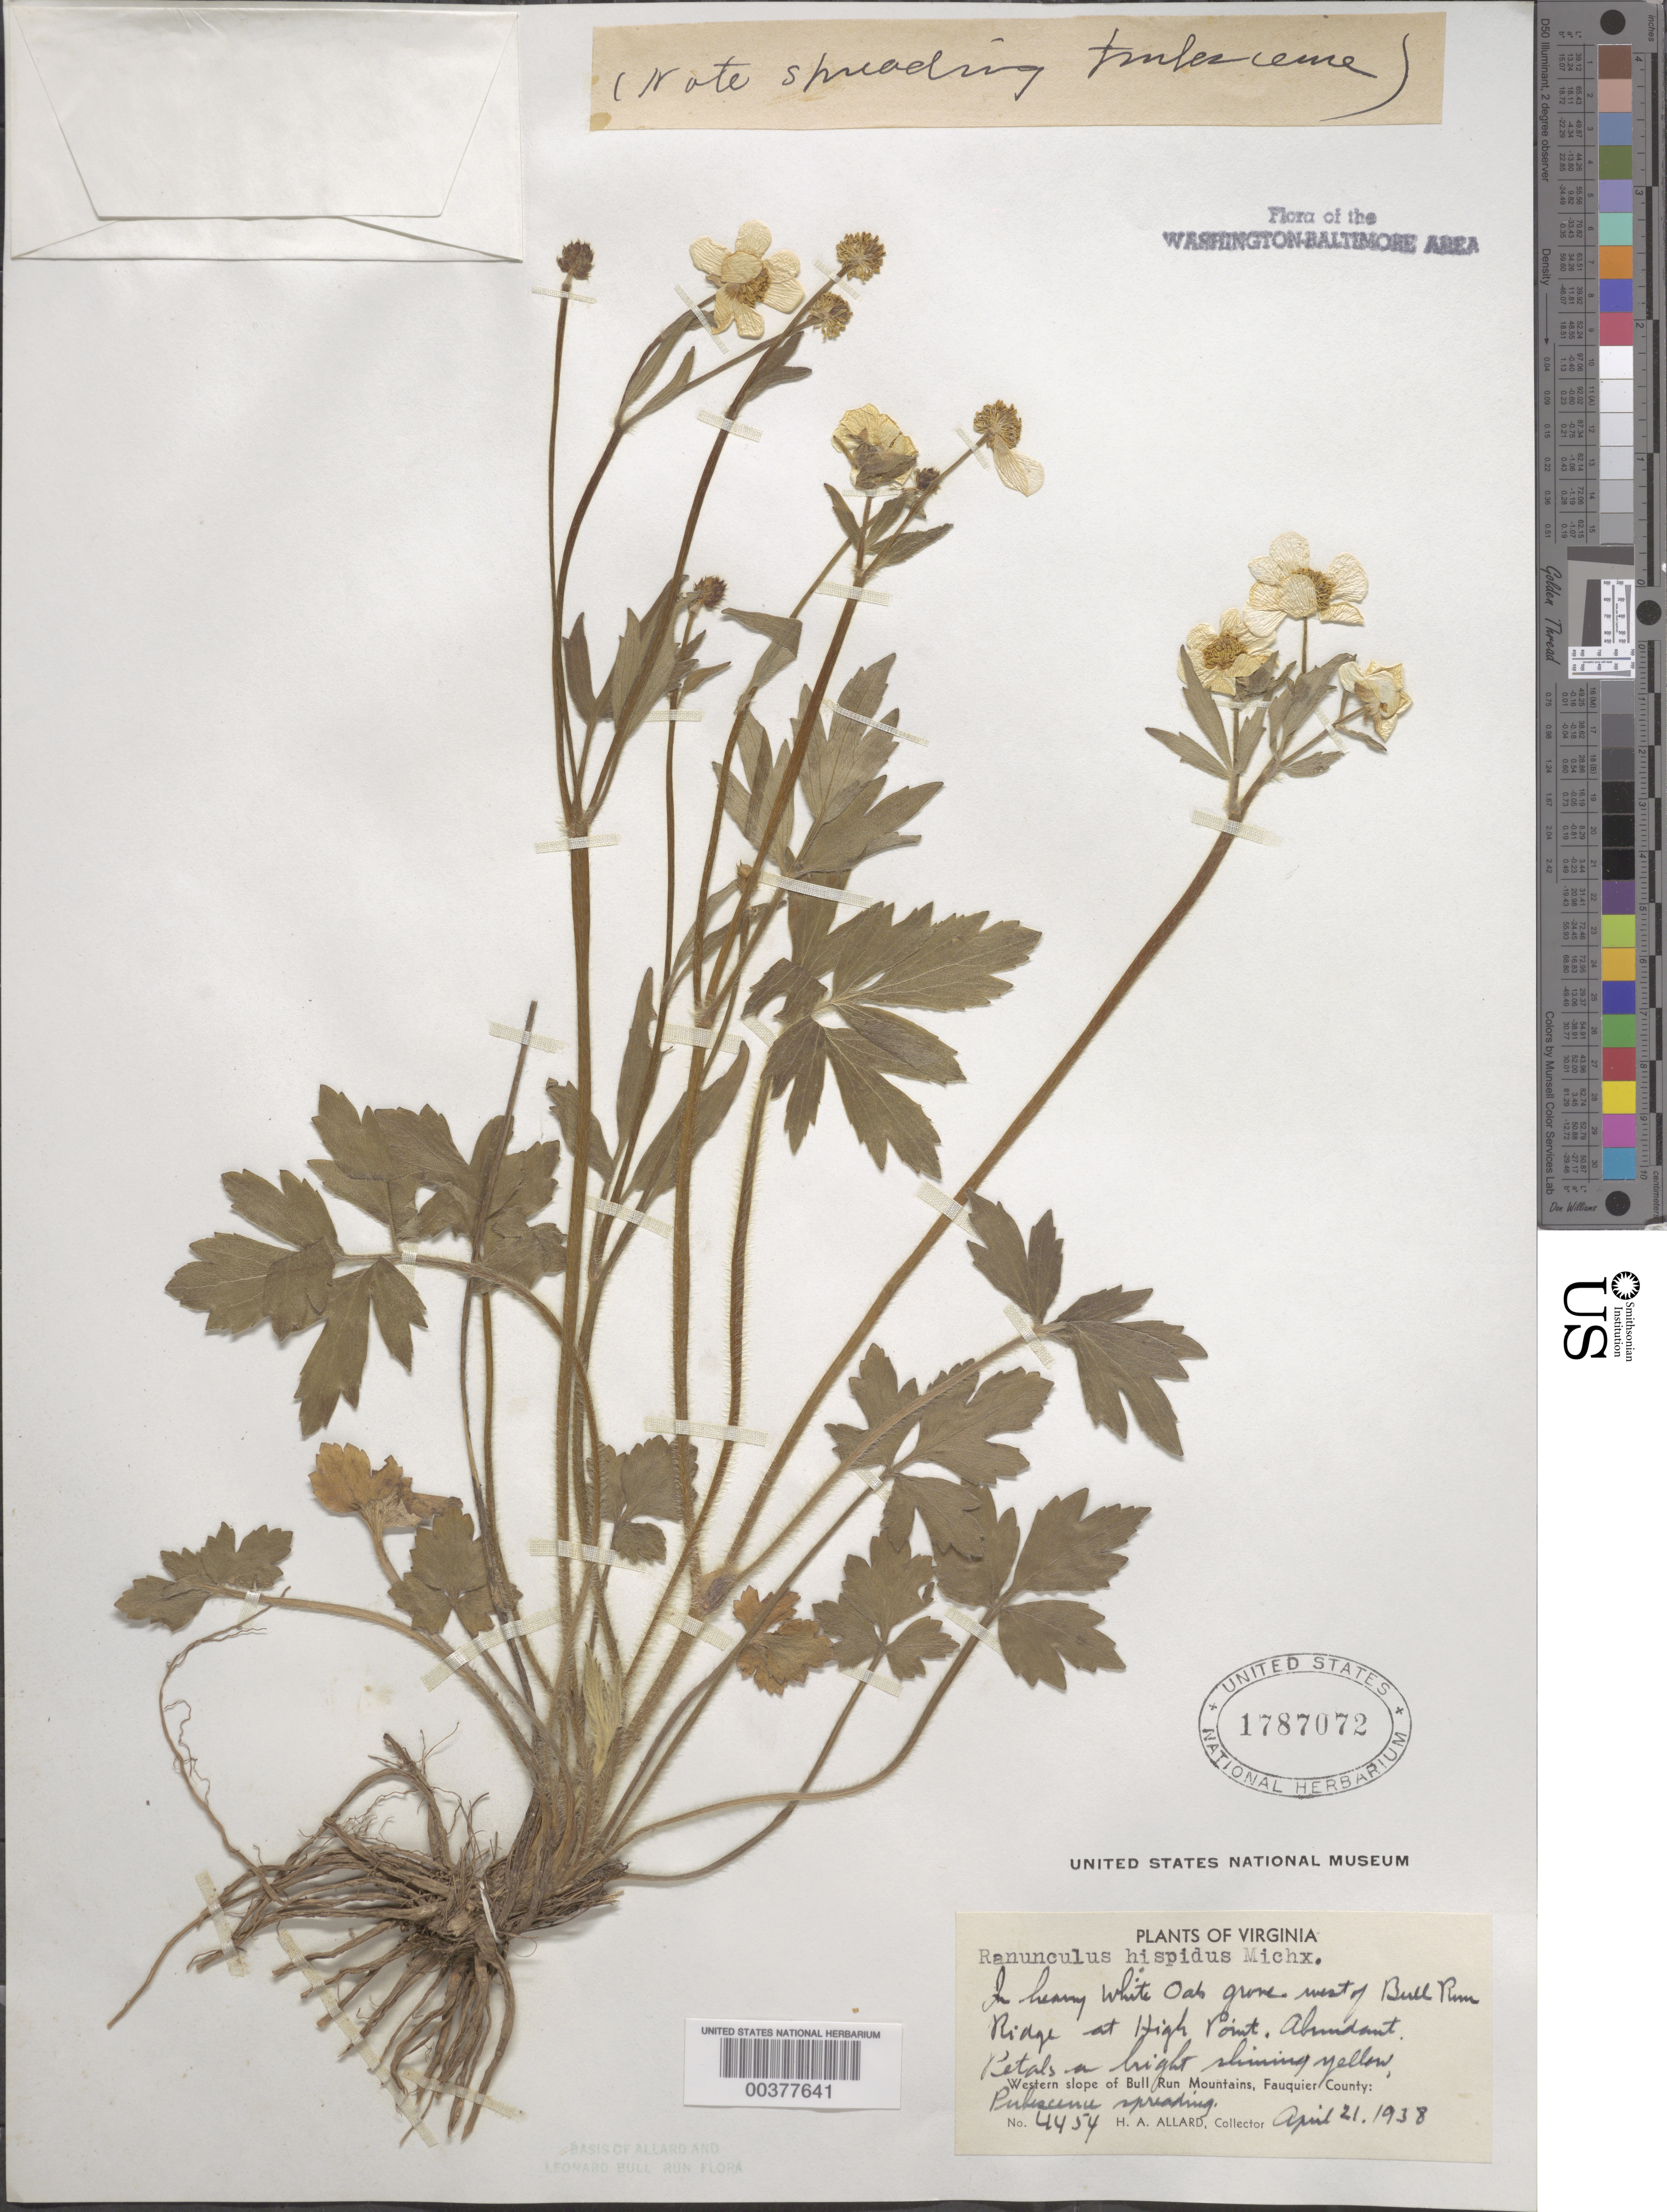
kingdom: Plantae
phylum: Tracheophyta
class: Magnoliopsida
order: Ranunculales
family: Ranunculaceae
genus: Ranunculus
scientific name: Ranunculus hispidus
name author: Michx.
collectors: H. A. Allard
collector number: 4454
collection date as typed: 21 Apr 1938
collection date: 1938-04-21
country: United States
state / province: Virginia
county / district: Fauquier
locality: High Point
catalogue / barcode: US 1787072